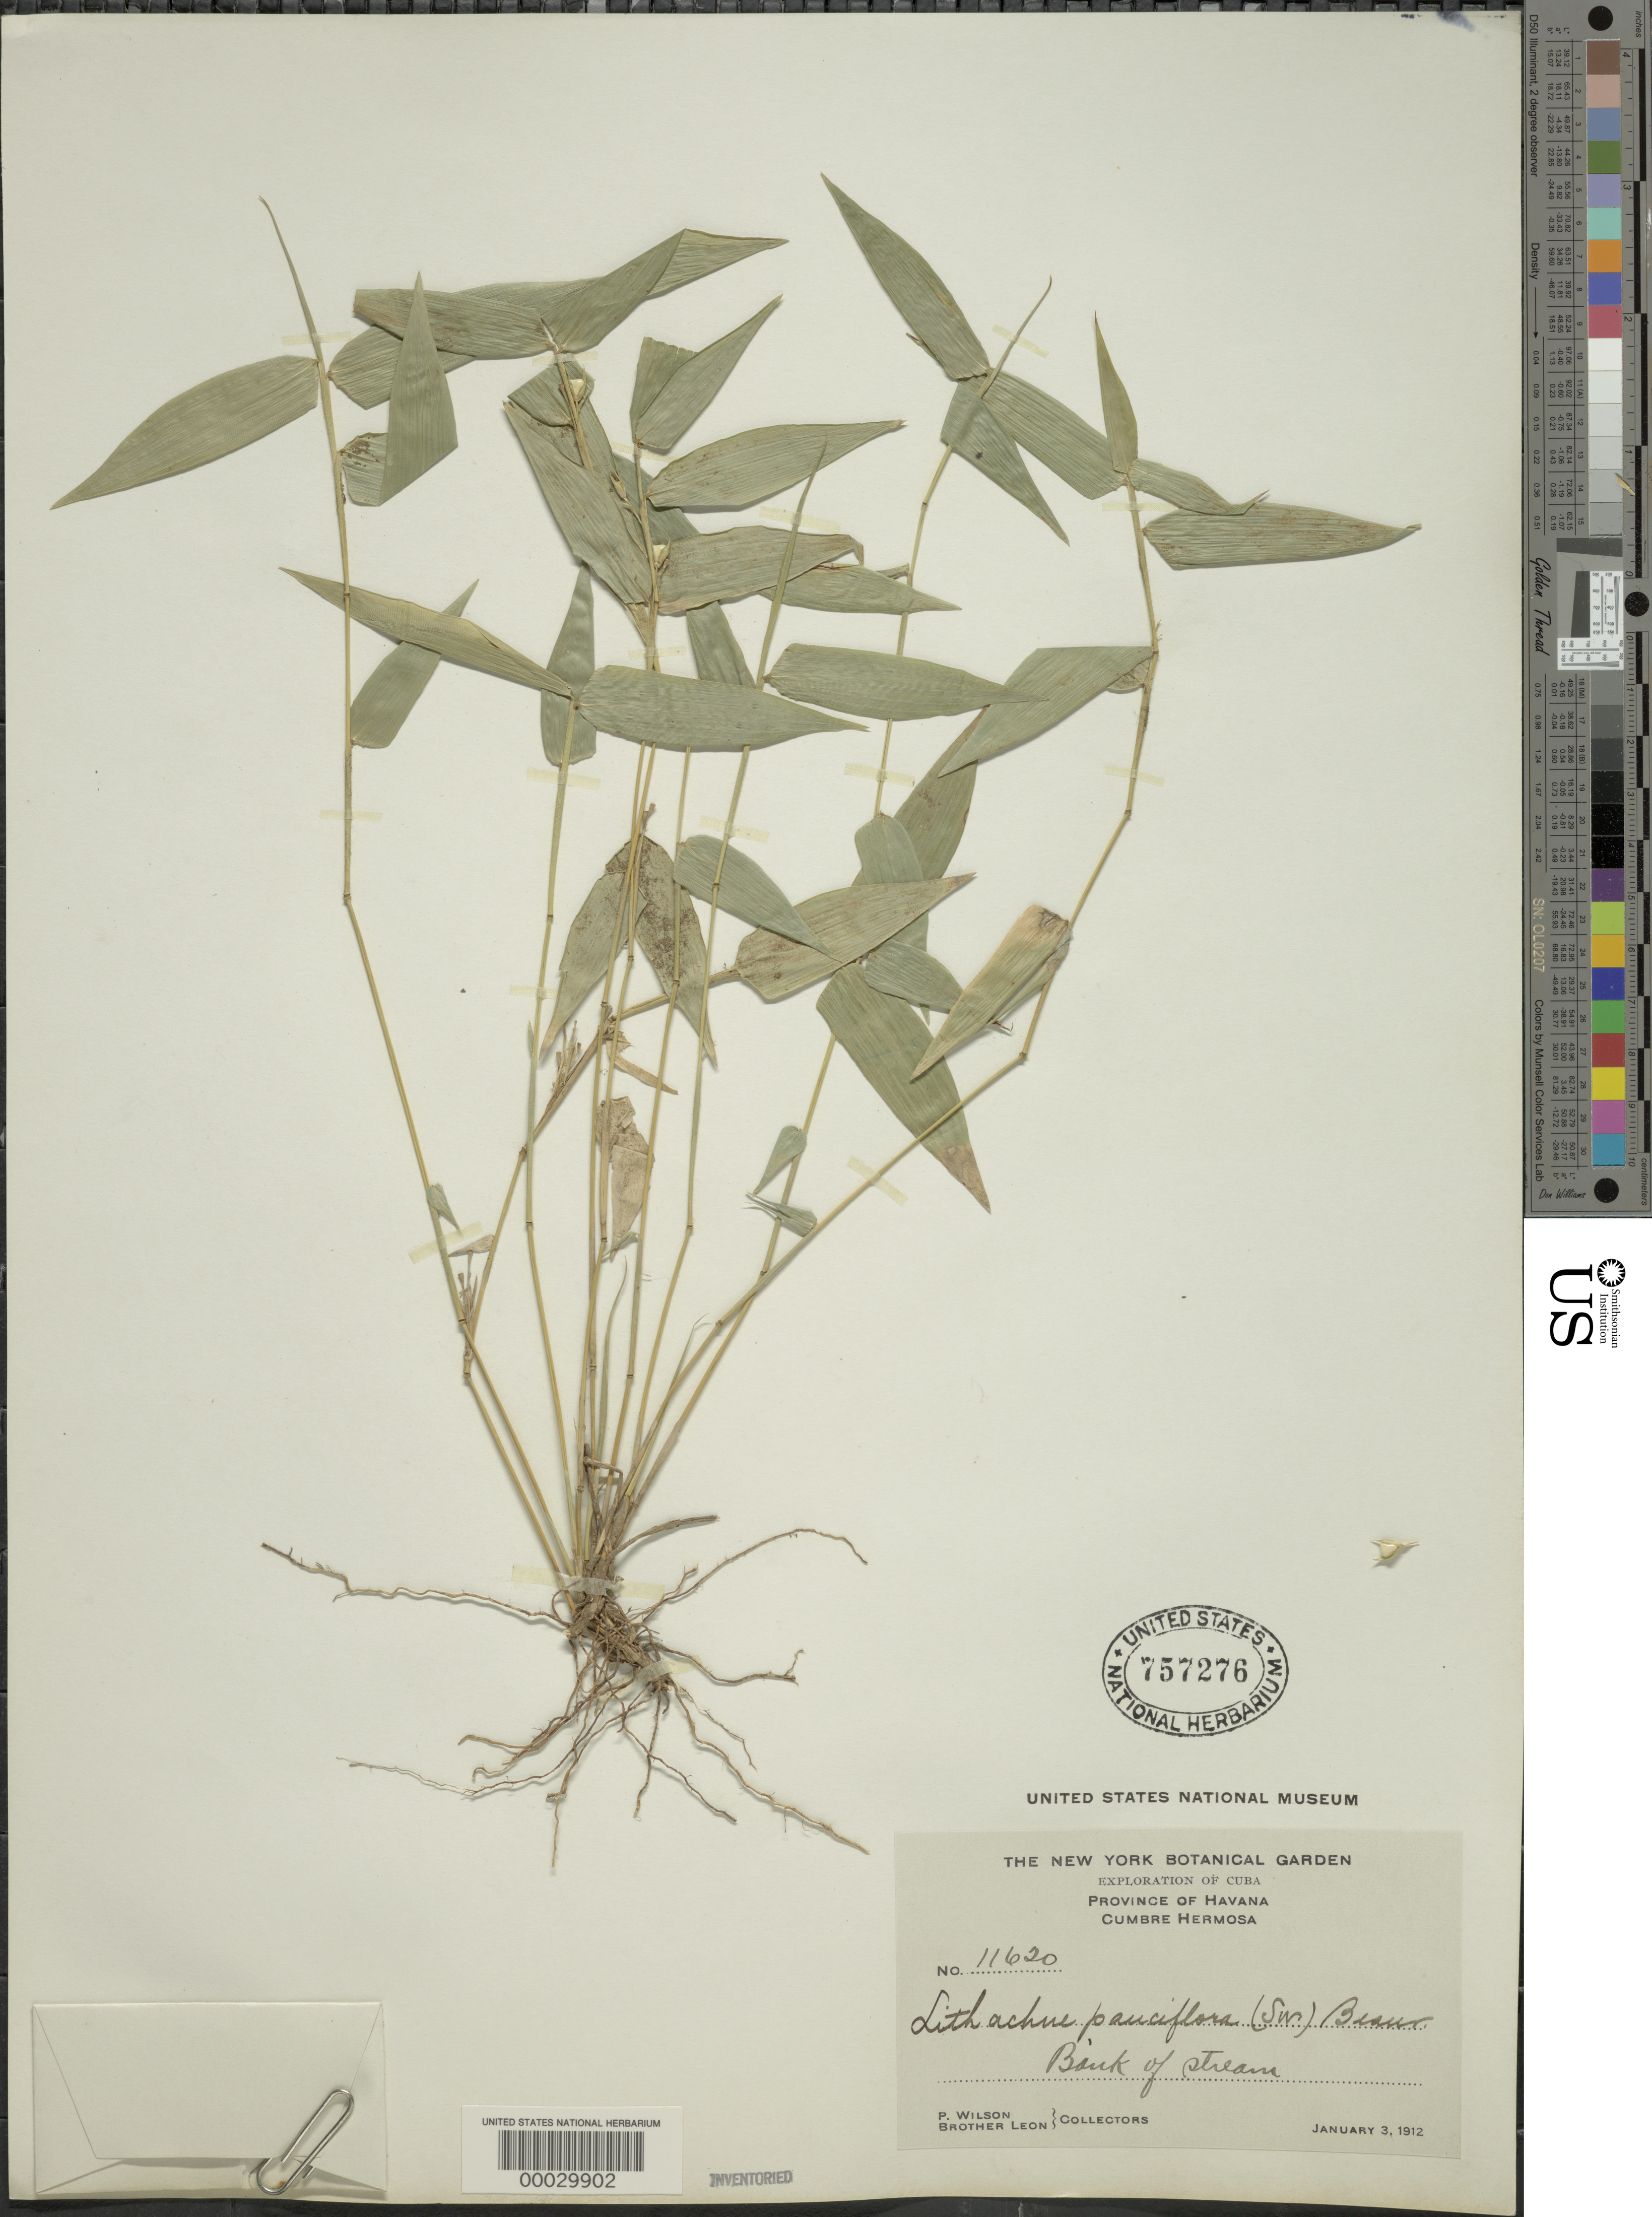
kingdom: Plantae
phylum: Tracheophyta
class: Liliopsida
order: Poales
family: Poaceae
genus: Lithachne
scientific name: Lithachne pauciflora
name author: (Sw.) P. Beauv.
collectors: P. Wilson & Bro. León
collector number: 11620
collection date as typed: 03 Jan 1912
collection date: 1912-01-03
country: Cuba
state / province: La Habana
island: Greater Antilles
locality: Cumbre hermosa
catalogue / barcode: US 757276